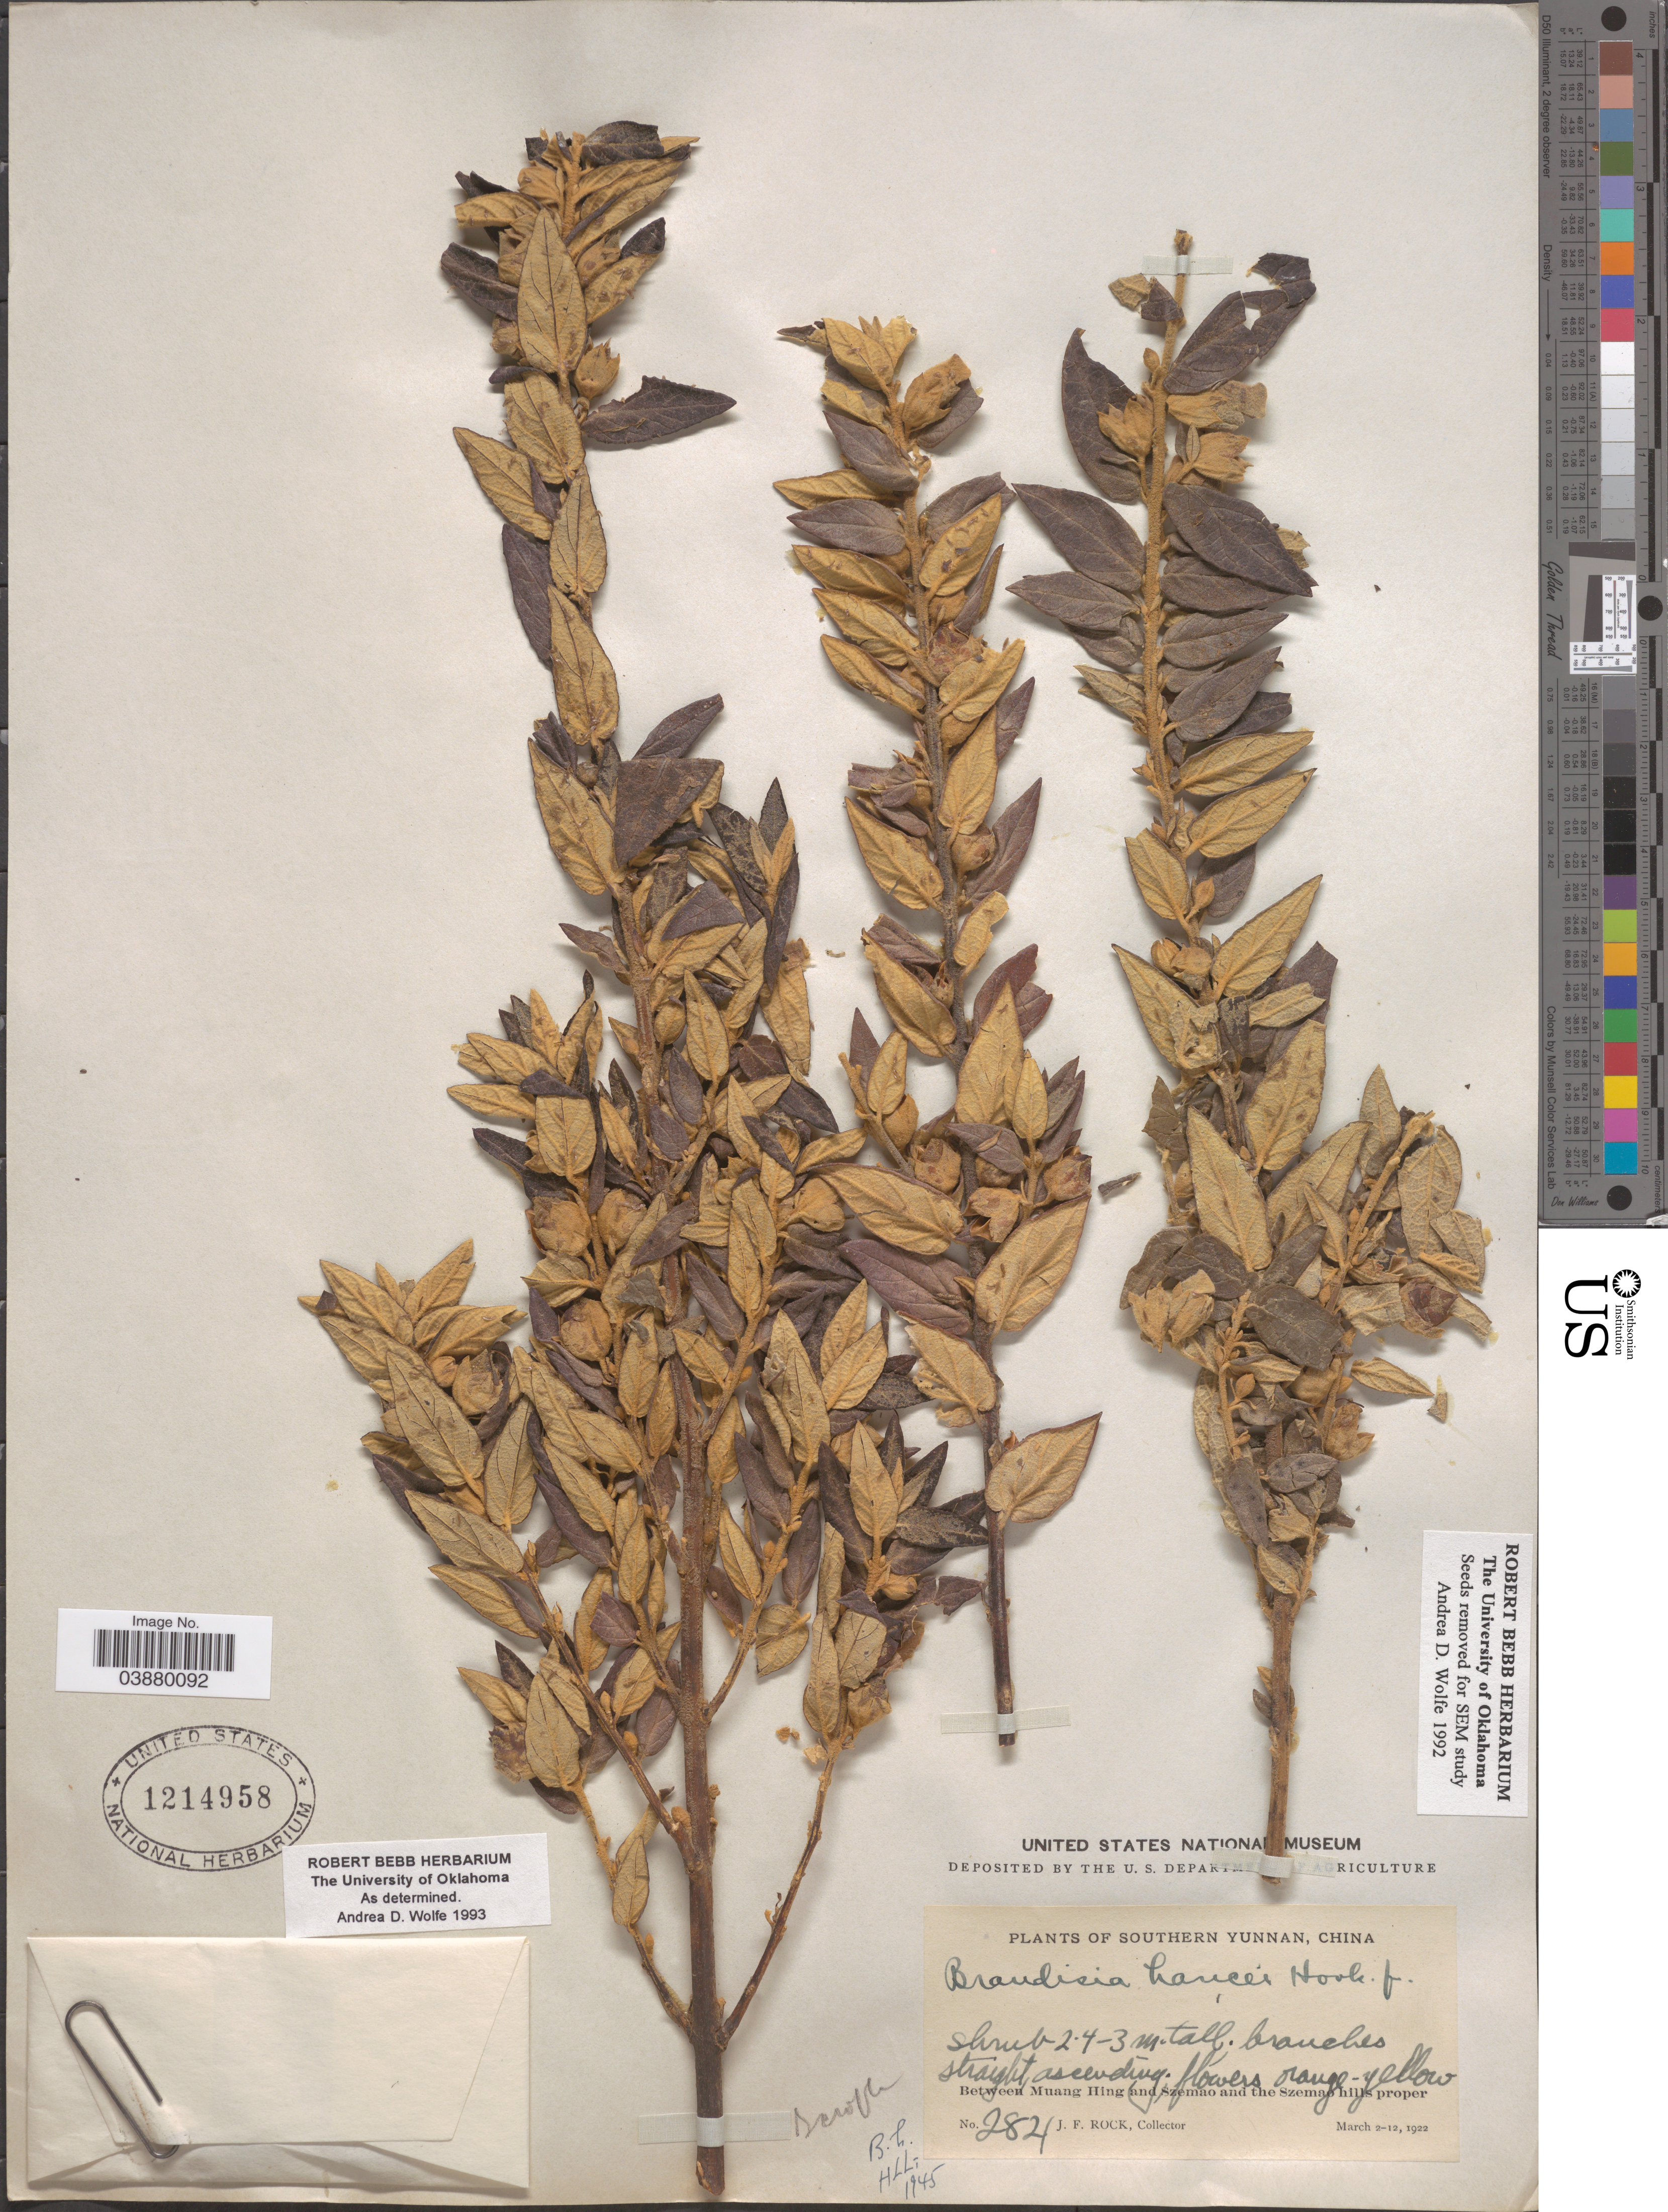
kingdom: Plantae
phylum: Tracheophyta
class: Magnoliopsida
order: Lamiales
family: Orobanchaceae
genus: Brandisia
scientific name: Brandisia hancei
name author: Hook. f.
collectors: J. Rock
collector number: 284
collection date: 1922-03-02/1922-03-12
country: China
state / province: Yunnan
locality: Southern Yunnan. Between Muang Hing and Szemao and the Szemao hills proper.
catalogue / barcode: US 1214958